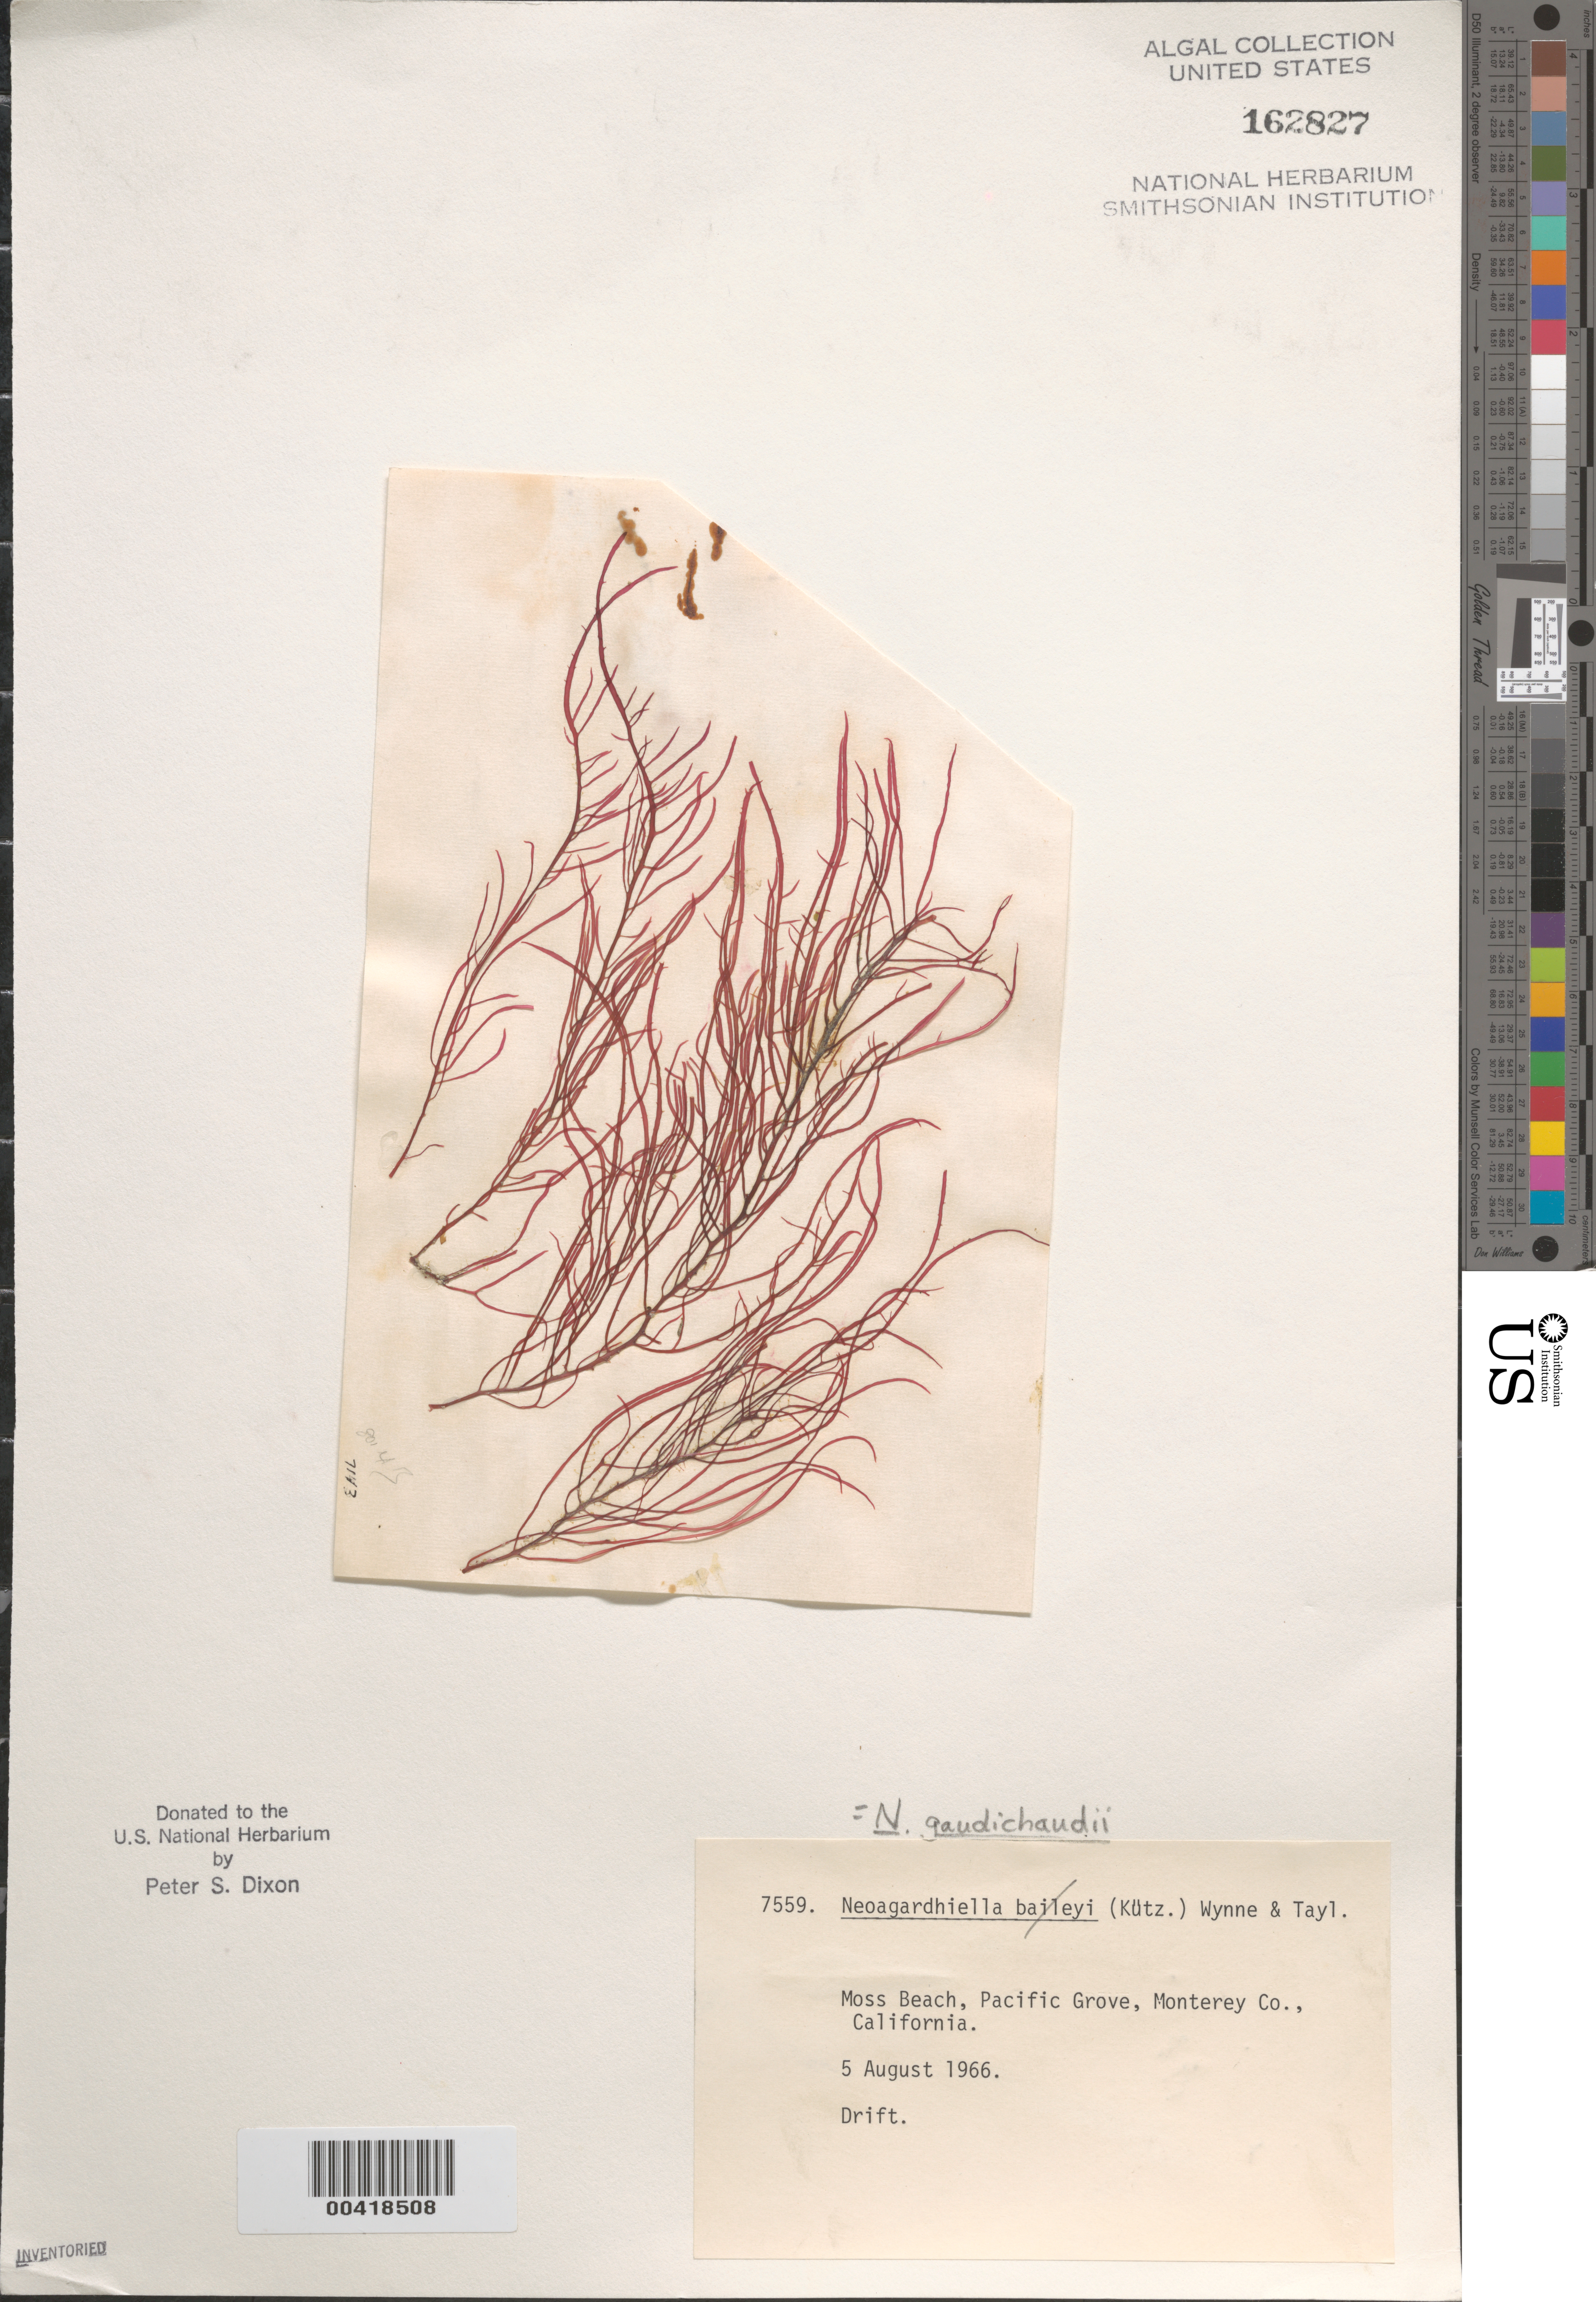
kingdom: Plantae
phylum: Rhodophyta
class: Florideophyceae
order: Gigartinales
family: Solieriaceae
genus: Sarcodiotheca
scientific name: Sarcodiotheca gaudichaudii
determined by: Algae name updating Project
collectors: P. S. Dixon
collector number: PSD 7559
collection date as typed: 05 Aug 1966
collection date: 1966-08-05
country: United States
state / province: California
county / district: Monterey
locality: Moss Beach, Pacific Grove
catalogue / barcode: US 162827